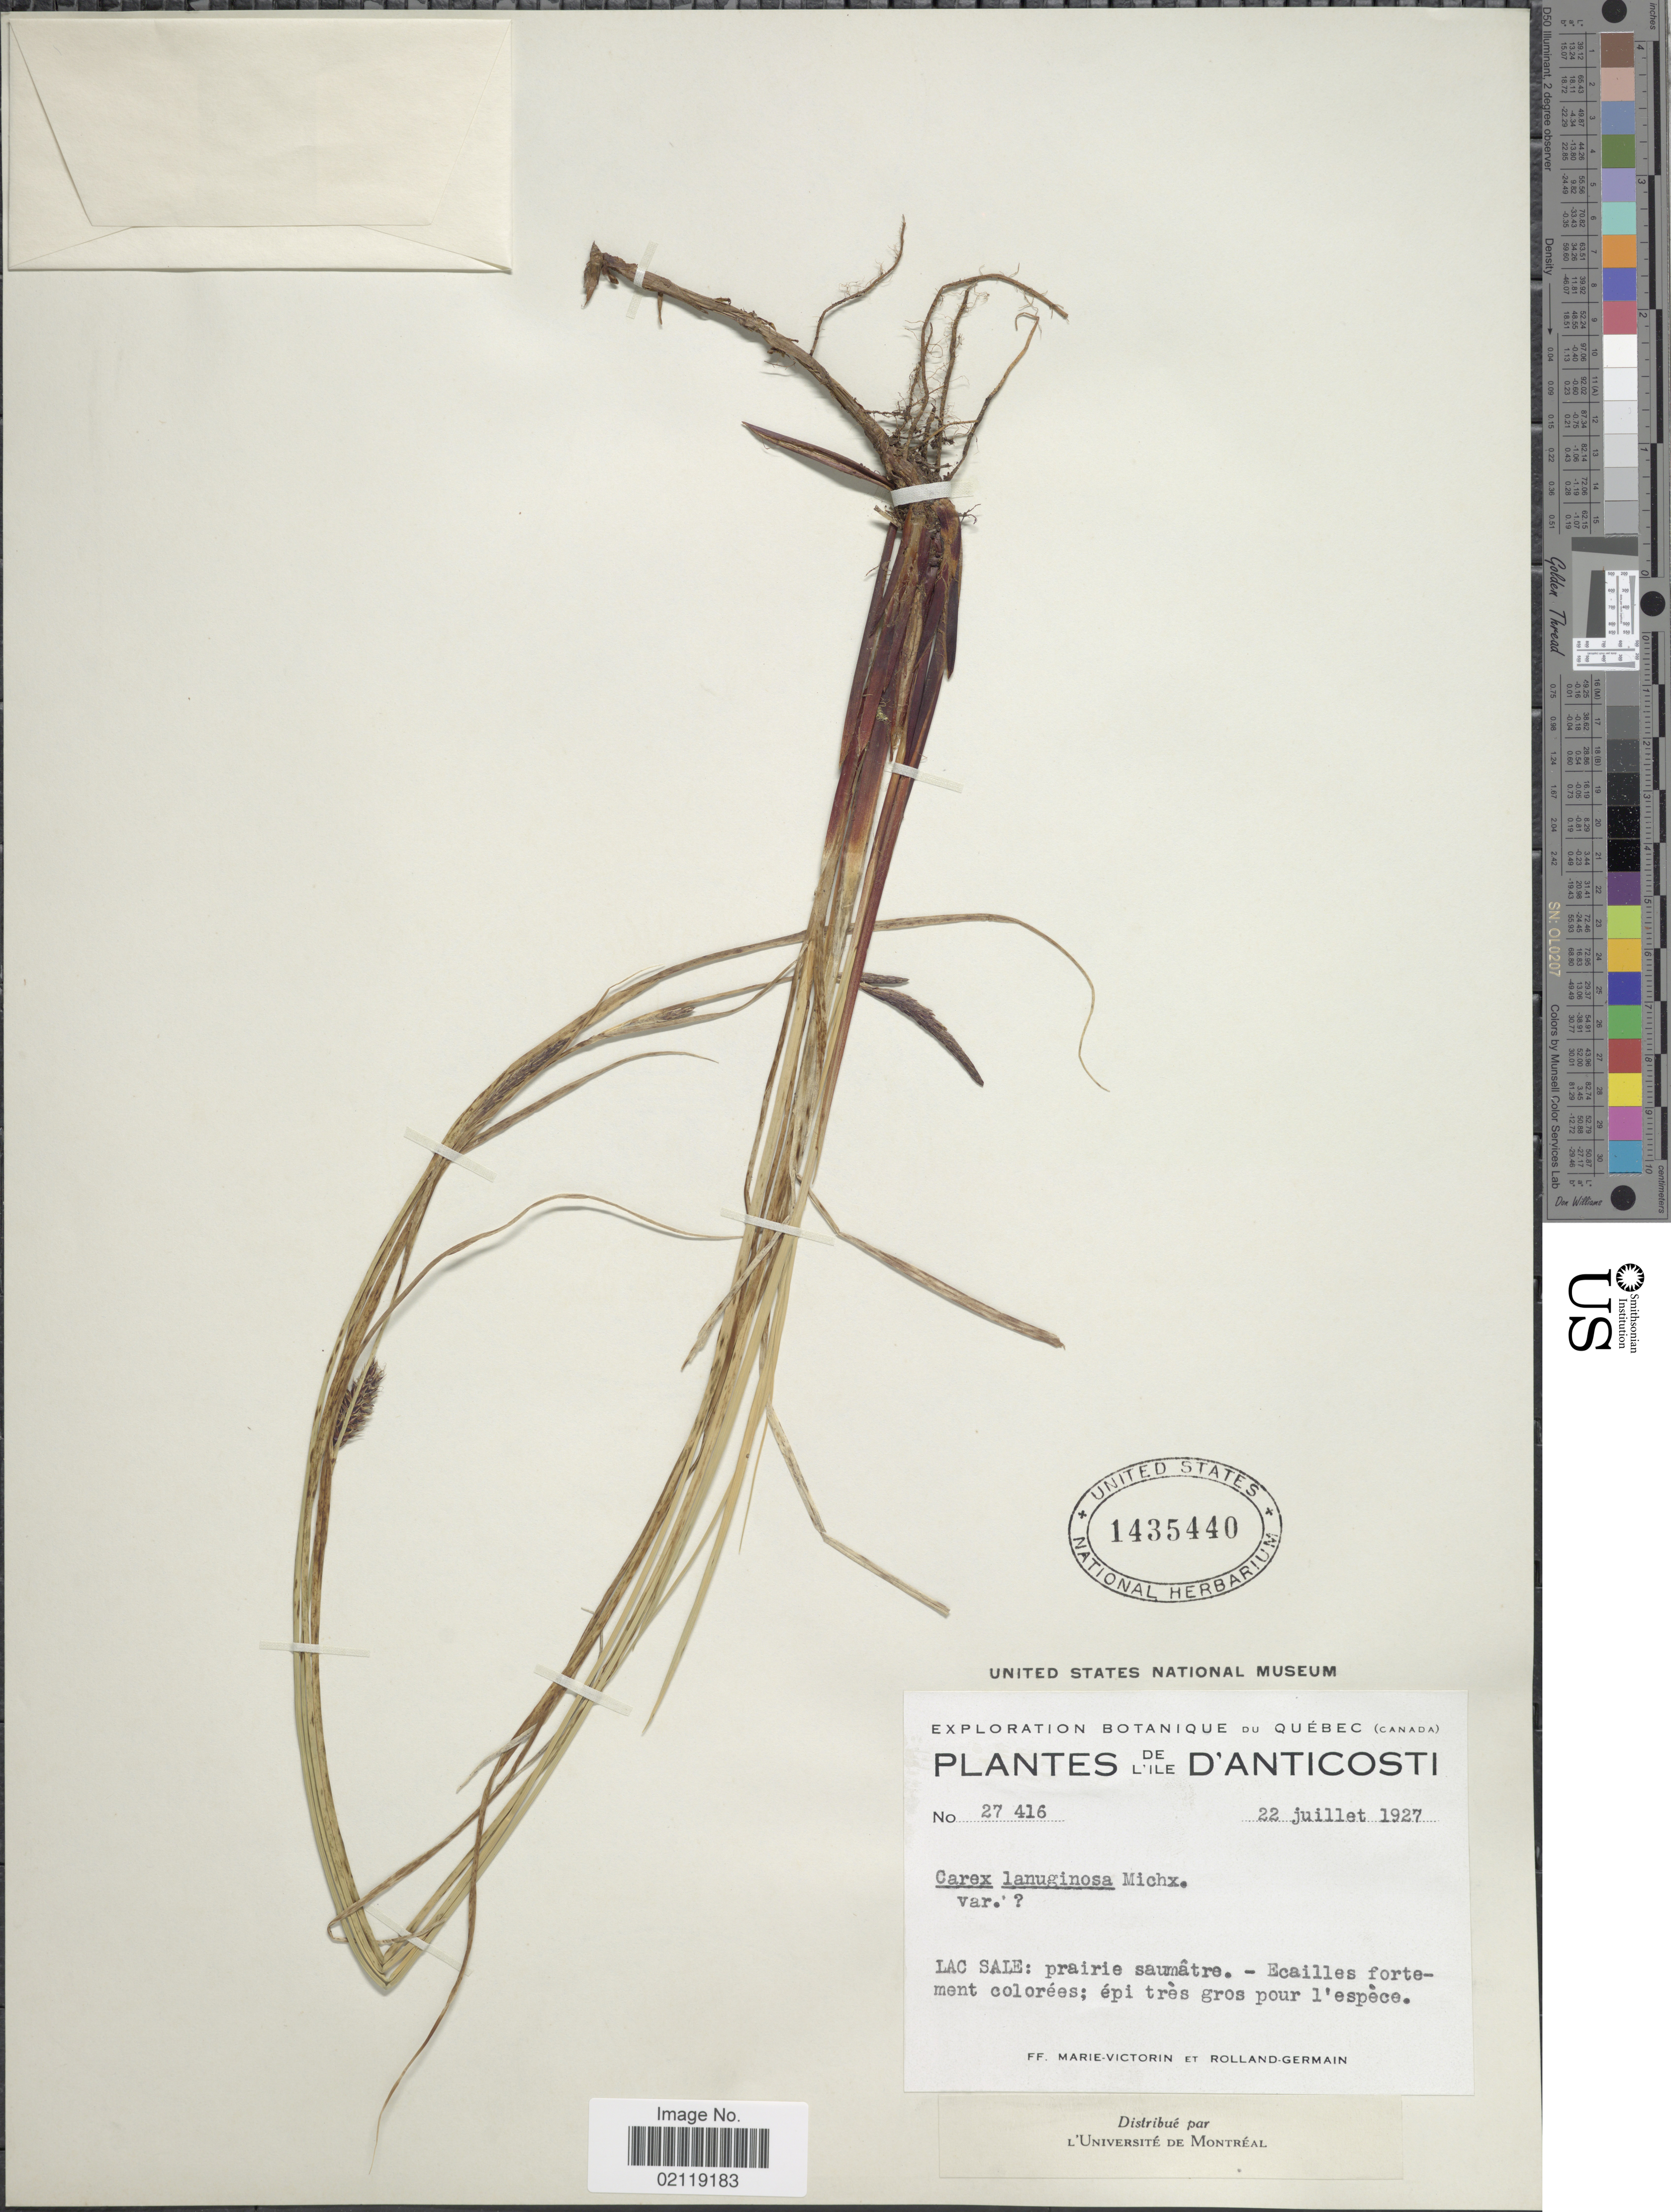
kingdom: Plantae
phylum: Tracheophyta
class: Liliopsida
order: Poales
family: Cyperaceae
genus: Carex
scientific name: Carex pellita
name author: Muhl. ex Willd.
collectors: F. Marie-Victorin & Rolland-Germain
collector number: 27416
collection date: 1927-07-22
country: Canada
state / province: Quebec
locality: L'Ile D'Anticosti. Lac Sale: prairie saumatre. - Ecailles fortement colores; epi tres pour l'espece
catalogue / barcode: US 1435440